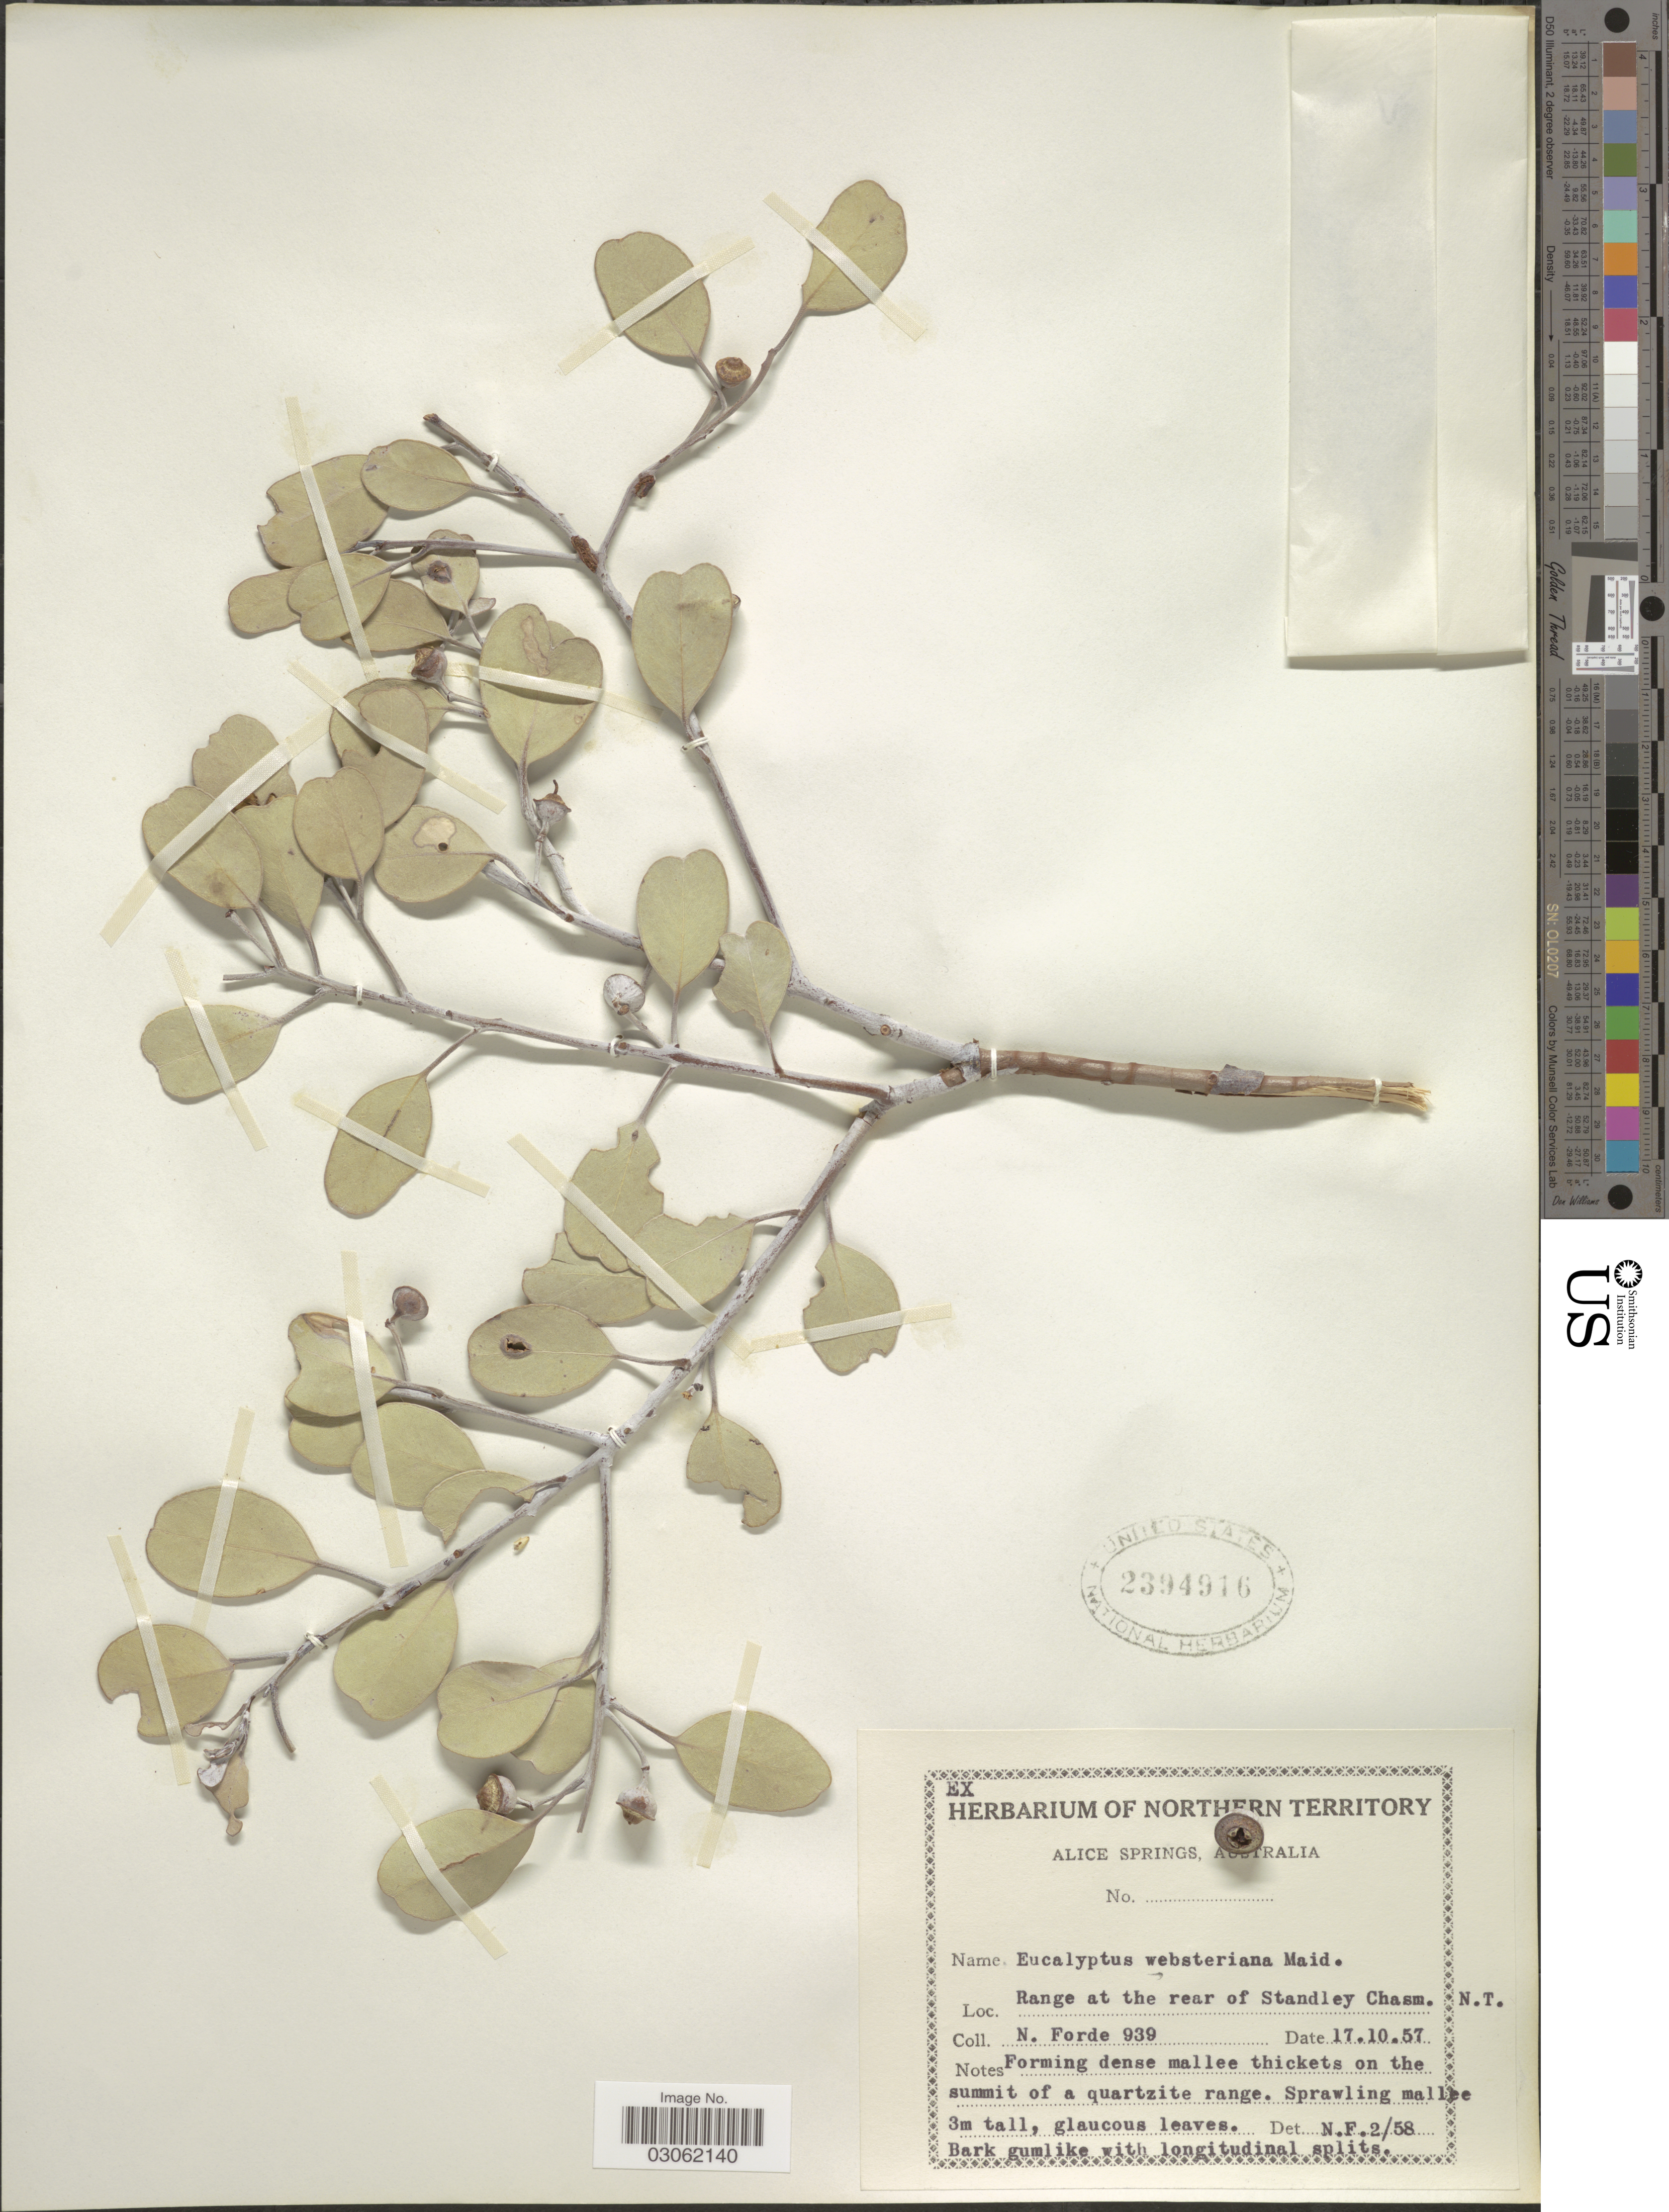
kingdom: Plantae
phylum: Tracheophyta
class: Magnoliopsida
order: Myrtales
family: Myrtaceae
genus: Eucalyptus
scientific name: Eucalyptus websteriana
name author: Maiden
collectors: N. Forde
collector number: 939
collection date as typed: Transcribed d/m/y: 17/10/57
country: Australia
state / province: Northern Territory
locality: Range at the rear of Standley Chasm. N. T.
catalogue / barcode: US 2394916